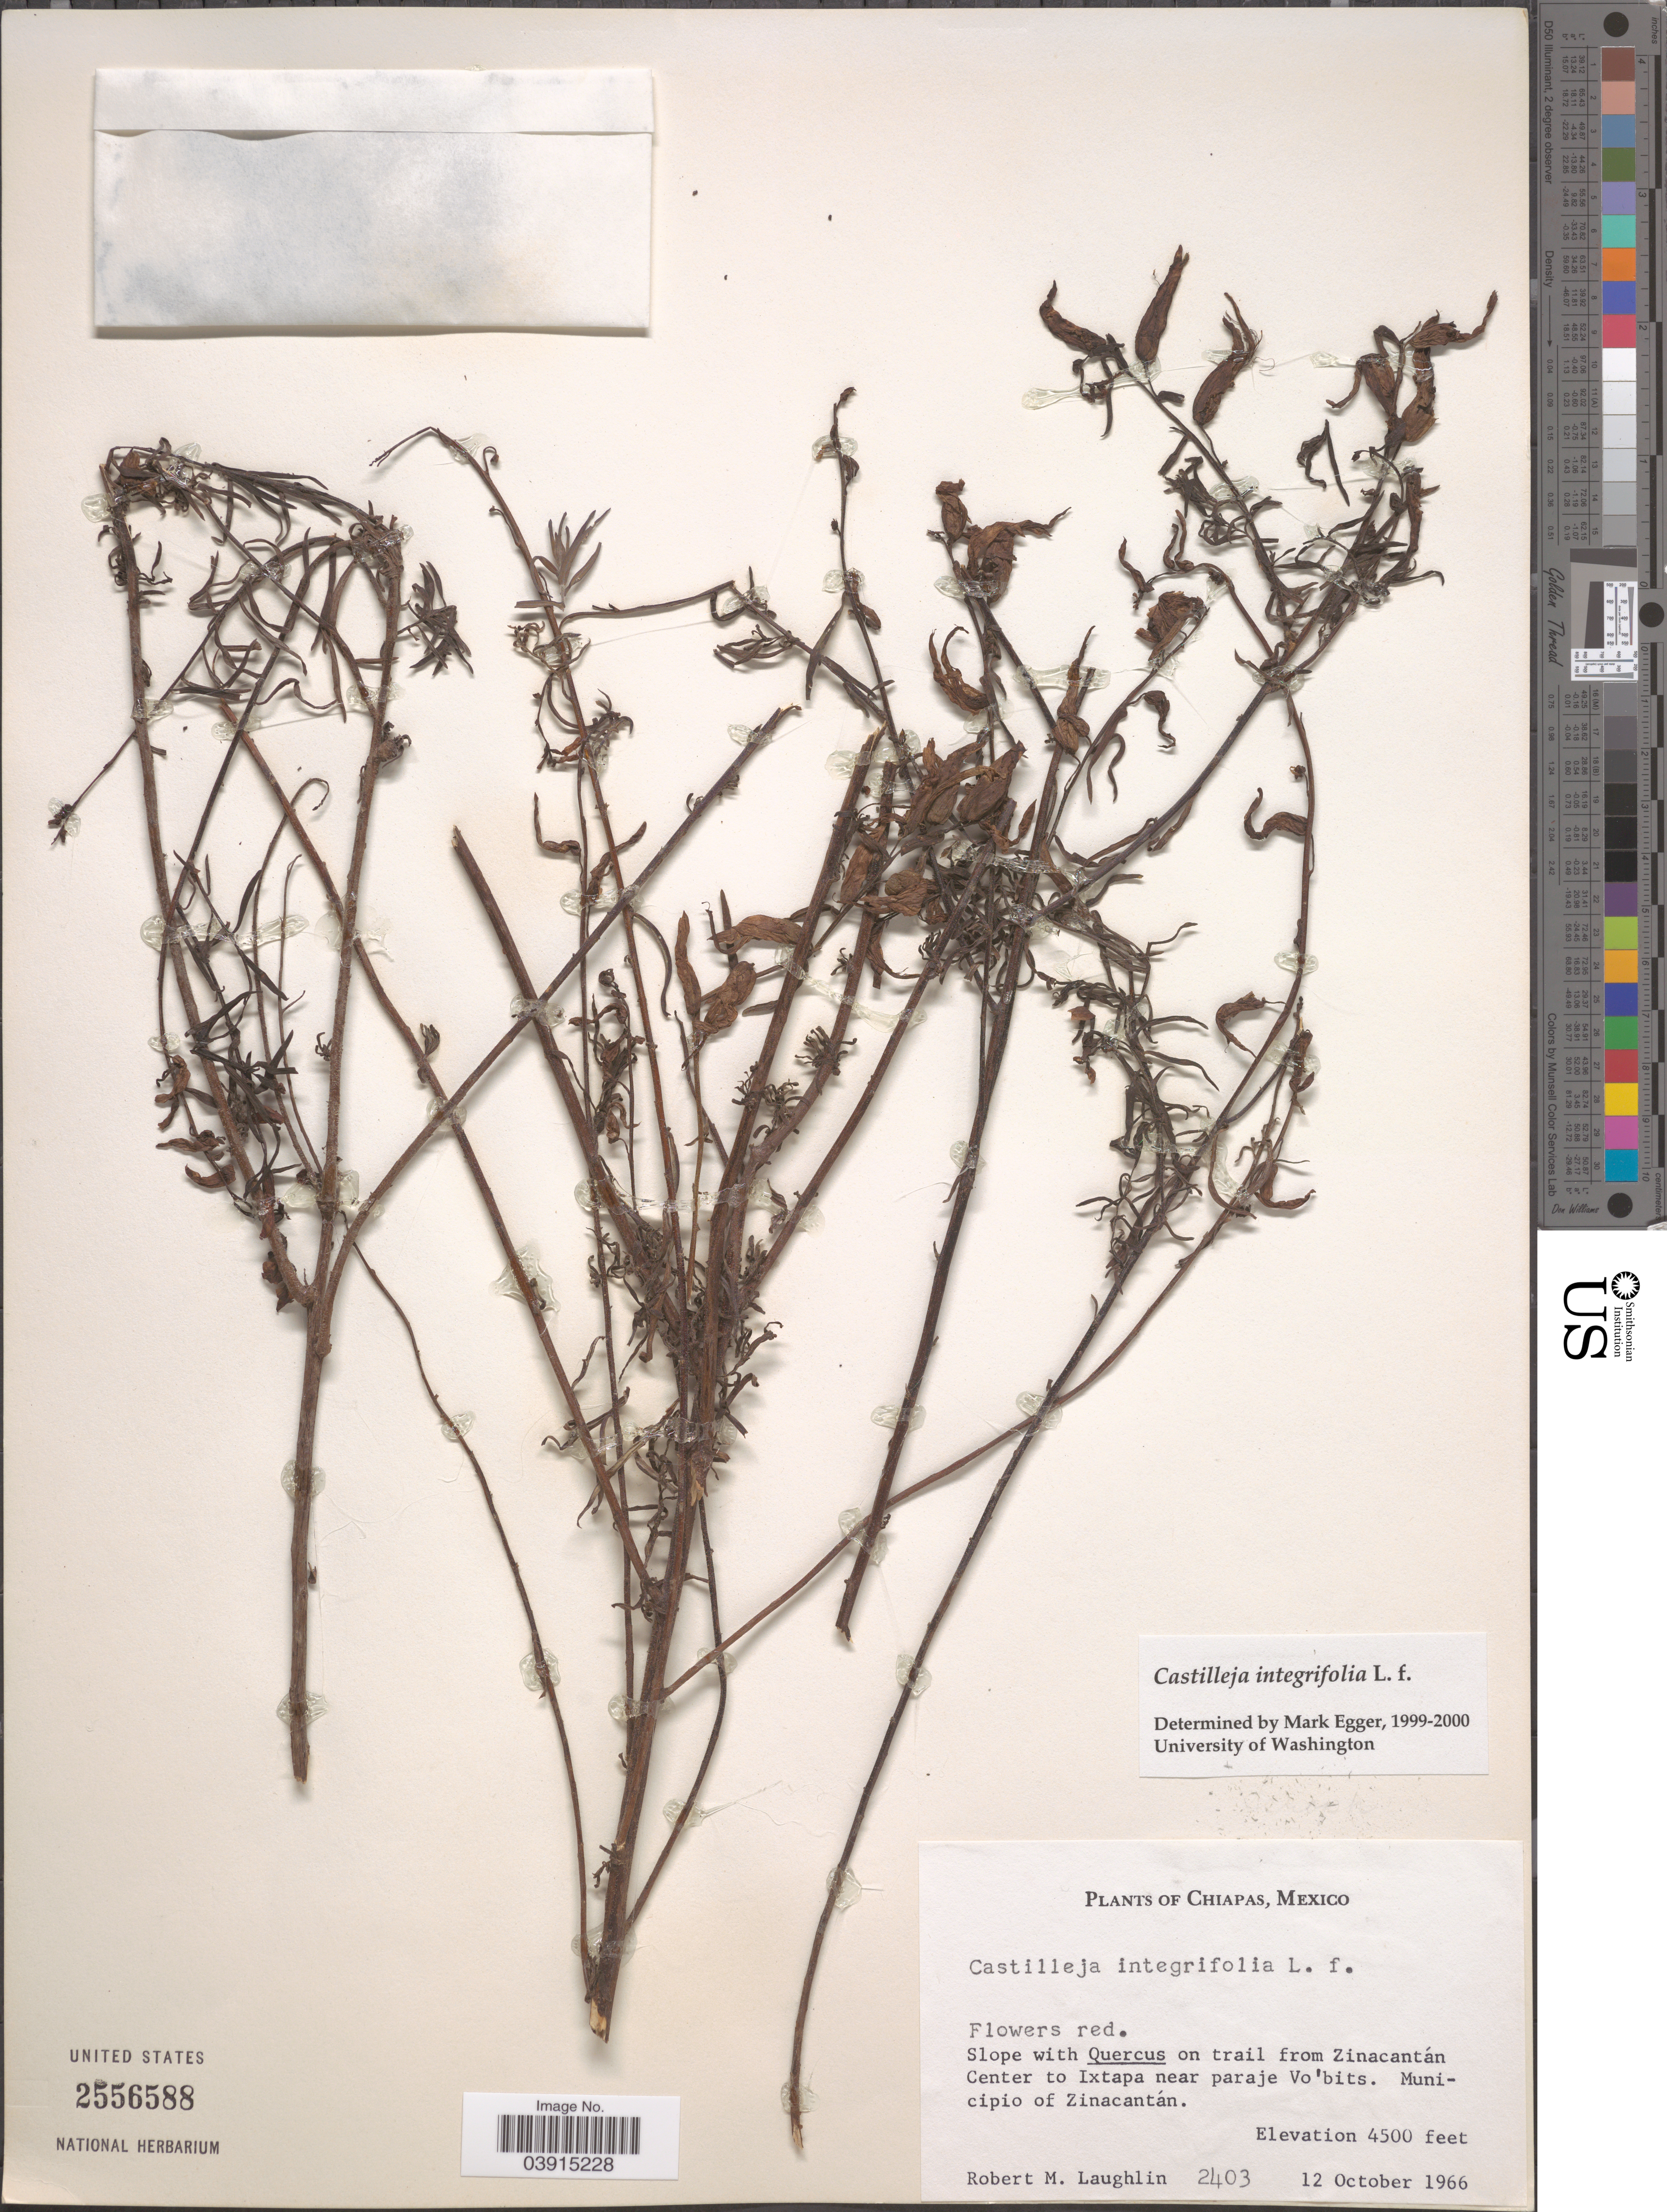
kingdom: Plantae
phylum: Tracheophyta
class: Magnoliopsida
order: Lamiales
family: Orobanchaceae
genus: Castilleja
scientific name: Castilleja integrifolia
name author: L. f.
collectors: R. M. Laughlin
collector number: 2403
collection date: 1966-10-12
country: Mexico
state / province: Chiapas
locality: On trail from Zinacantán Center to Ixtapa near paraje Vo'bits. Municipio of Zinacantán.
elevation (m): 1372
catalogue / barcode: US 2556588